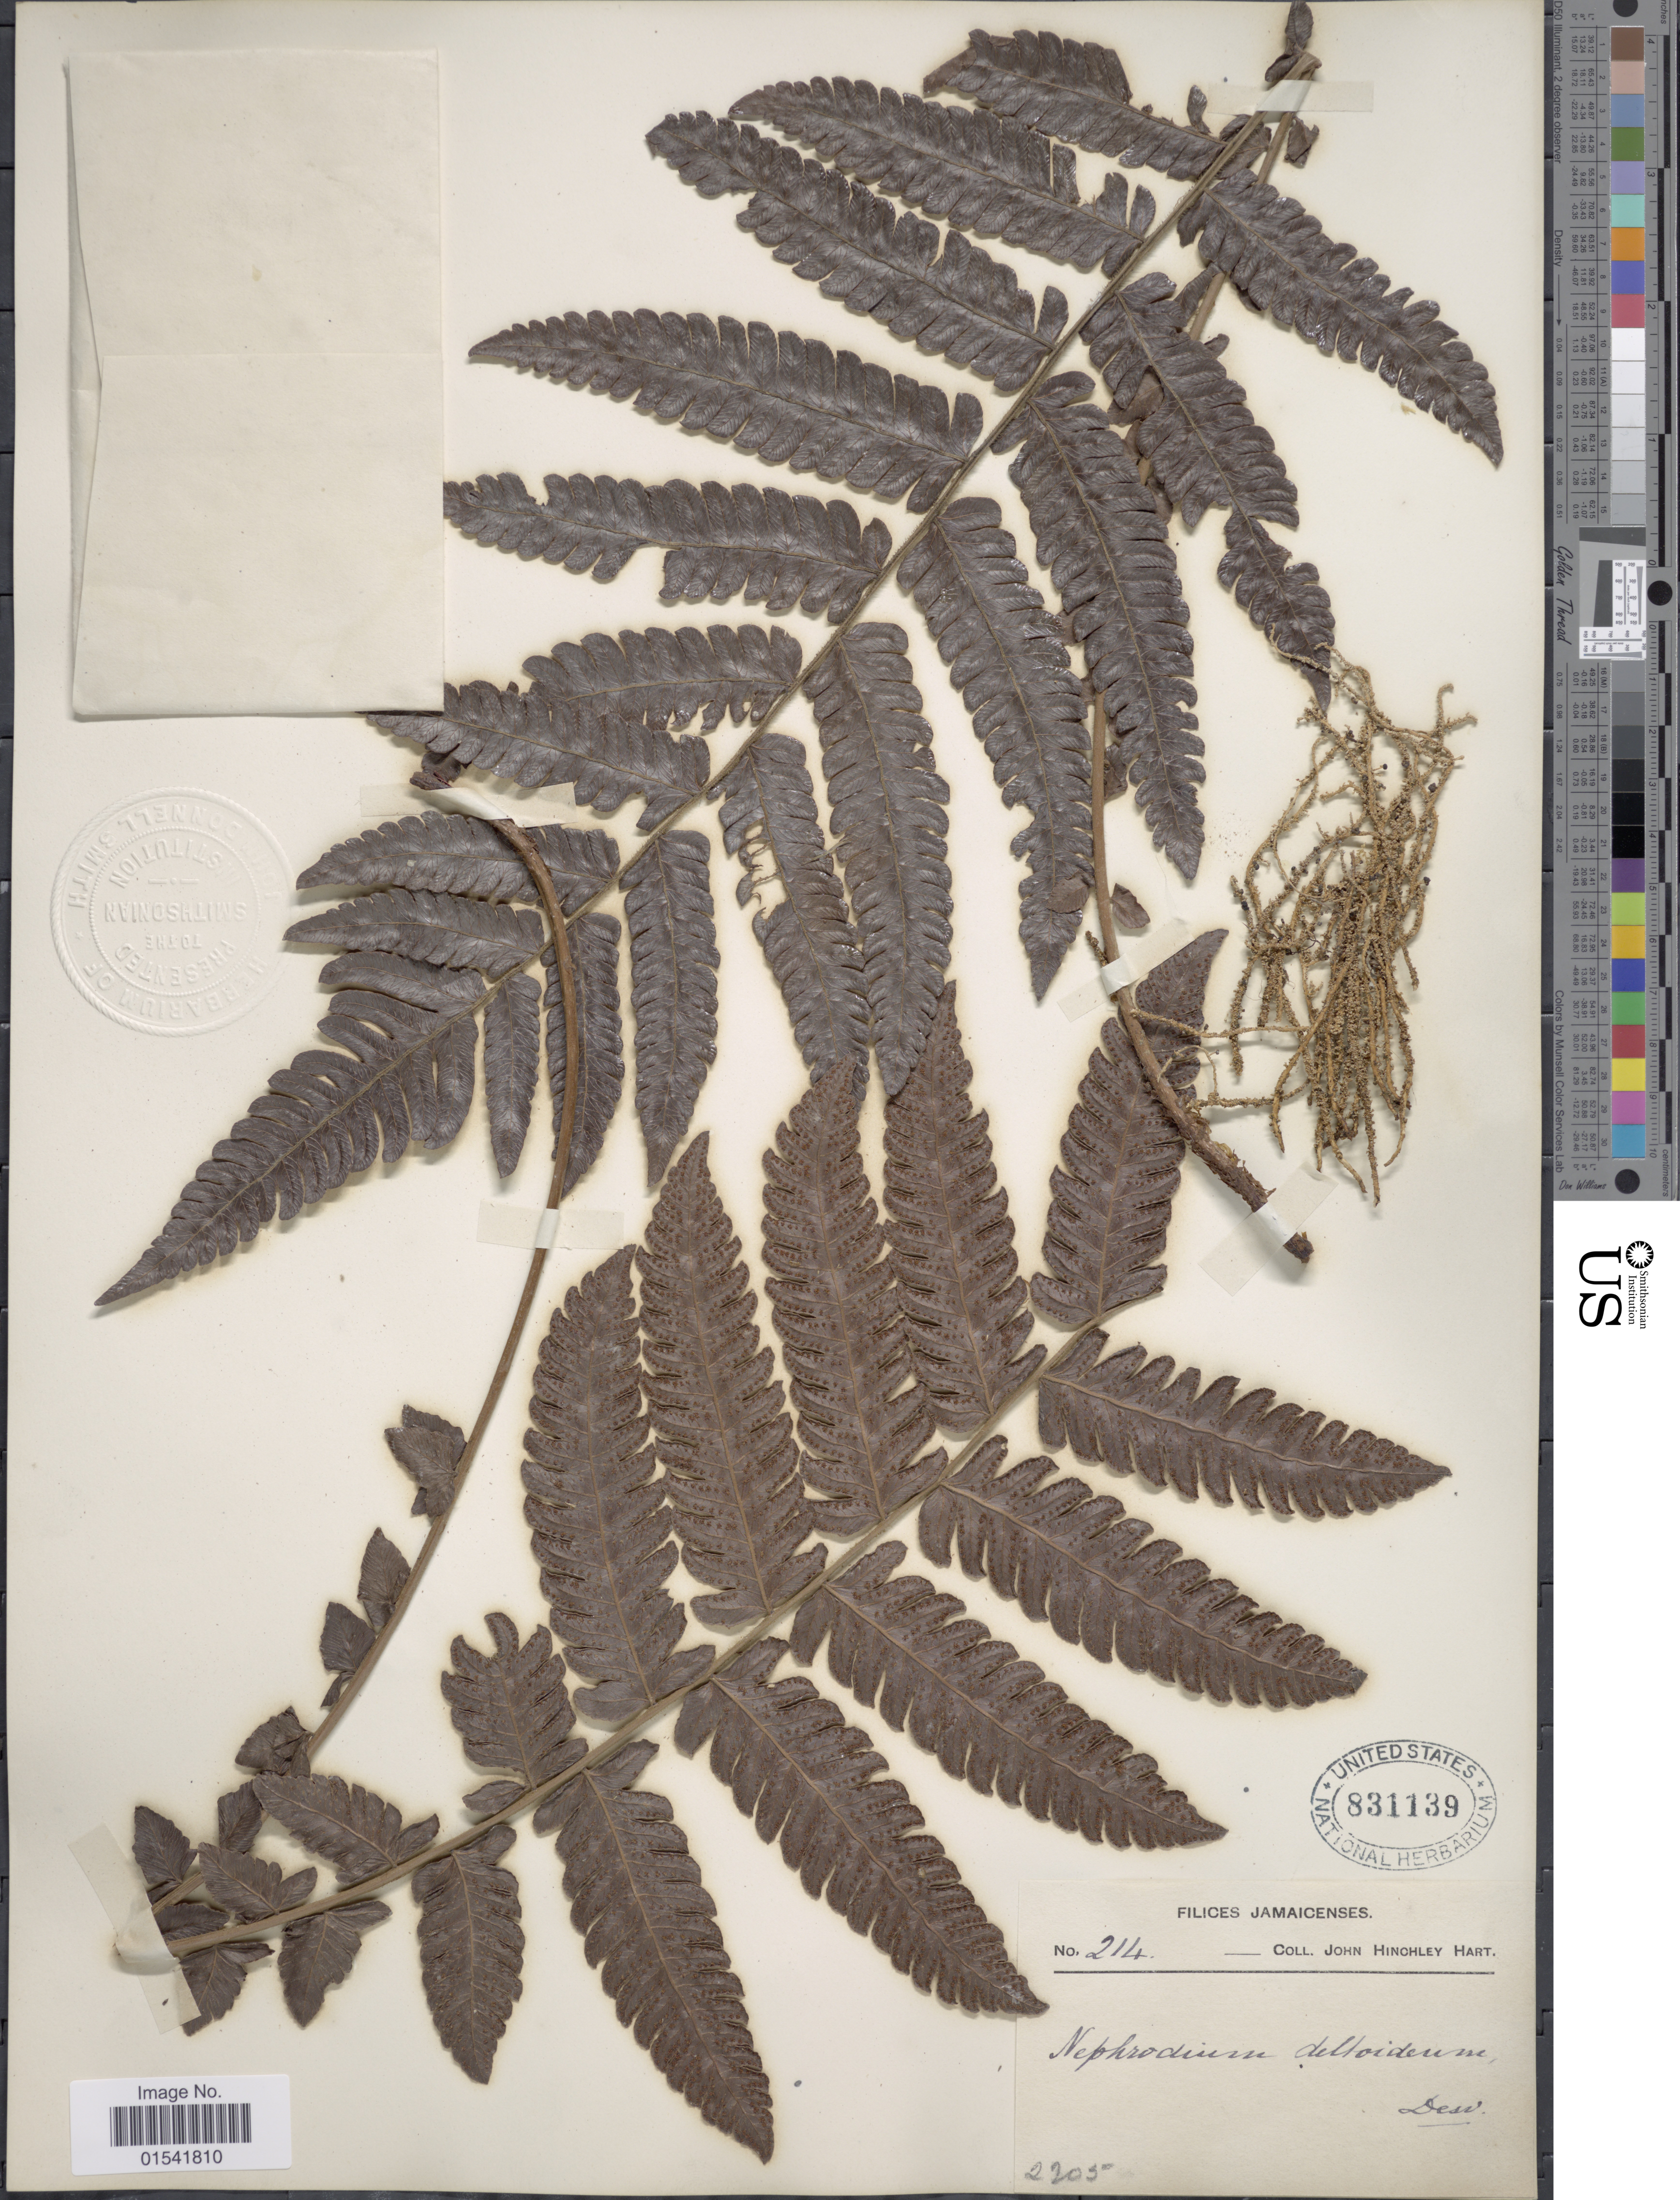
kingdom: Plantae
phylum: Tracheophyta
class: Polypodiopsida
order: Polypodiales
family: Thelypteridaceae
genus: Steiropteris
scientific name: Steiropteris deltoidea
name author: (Sw.) Pic. Serm.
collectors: J. H. Hart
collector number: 214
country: Jamaica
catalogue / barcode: US 831139